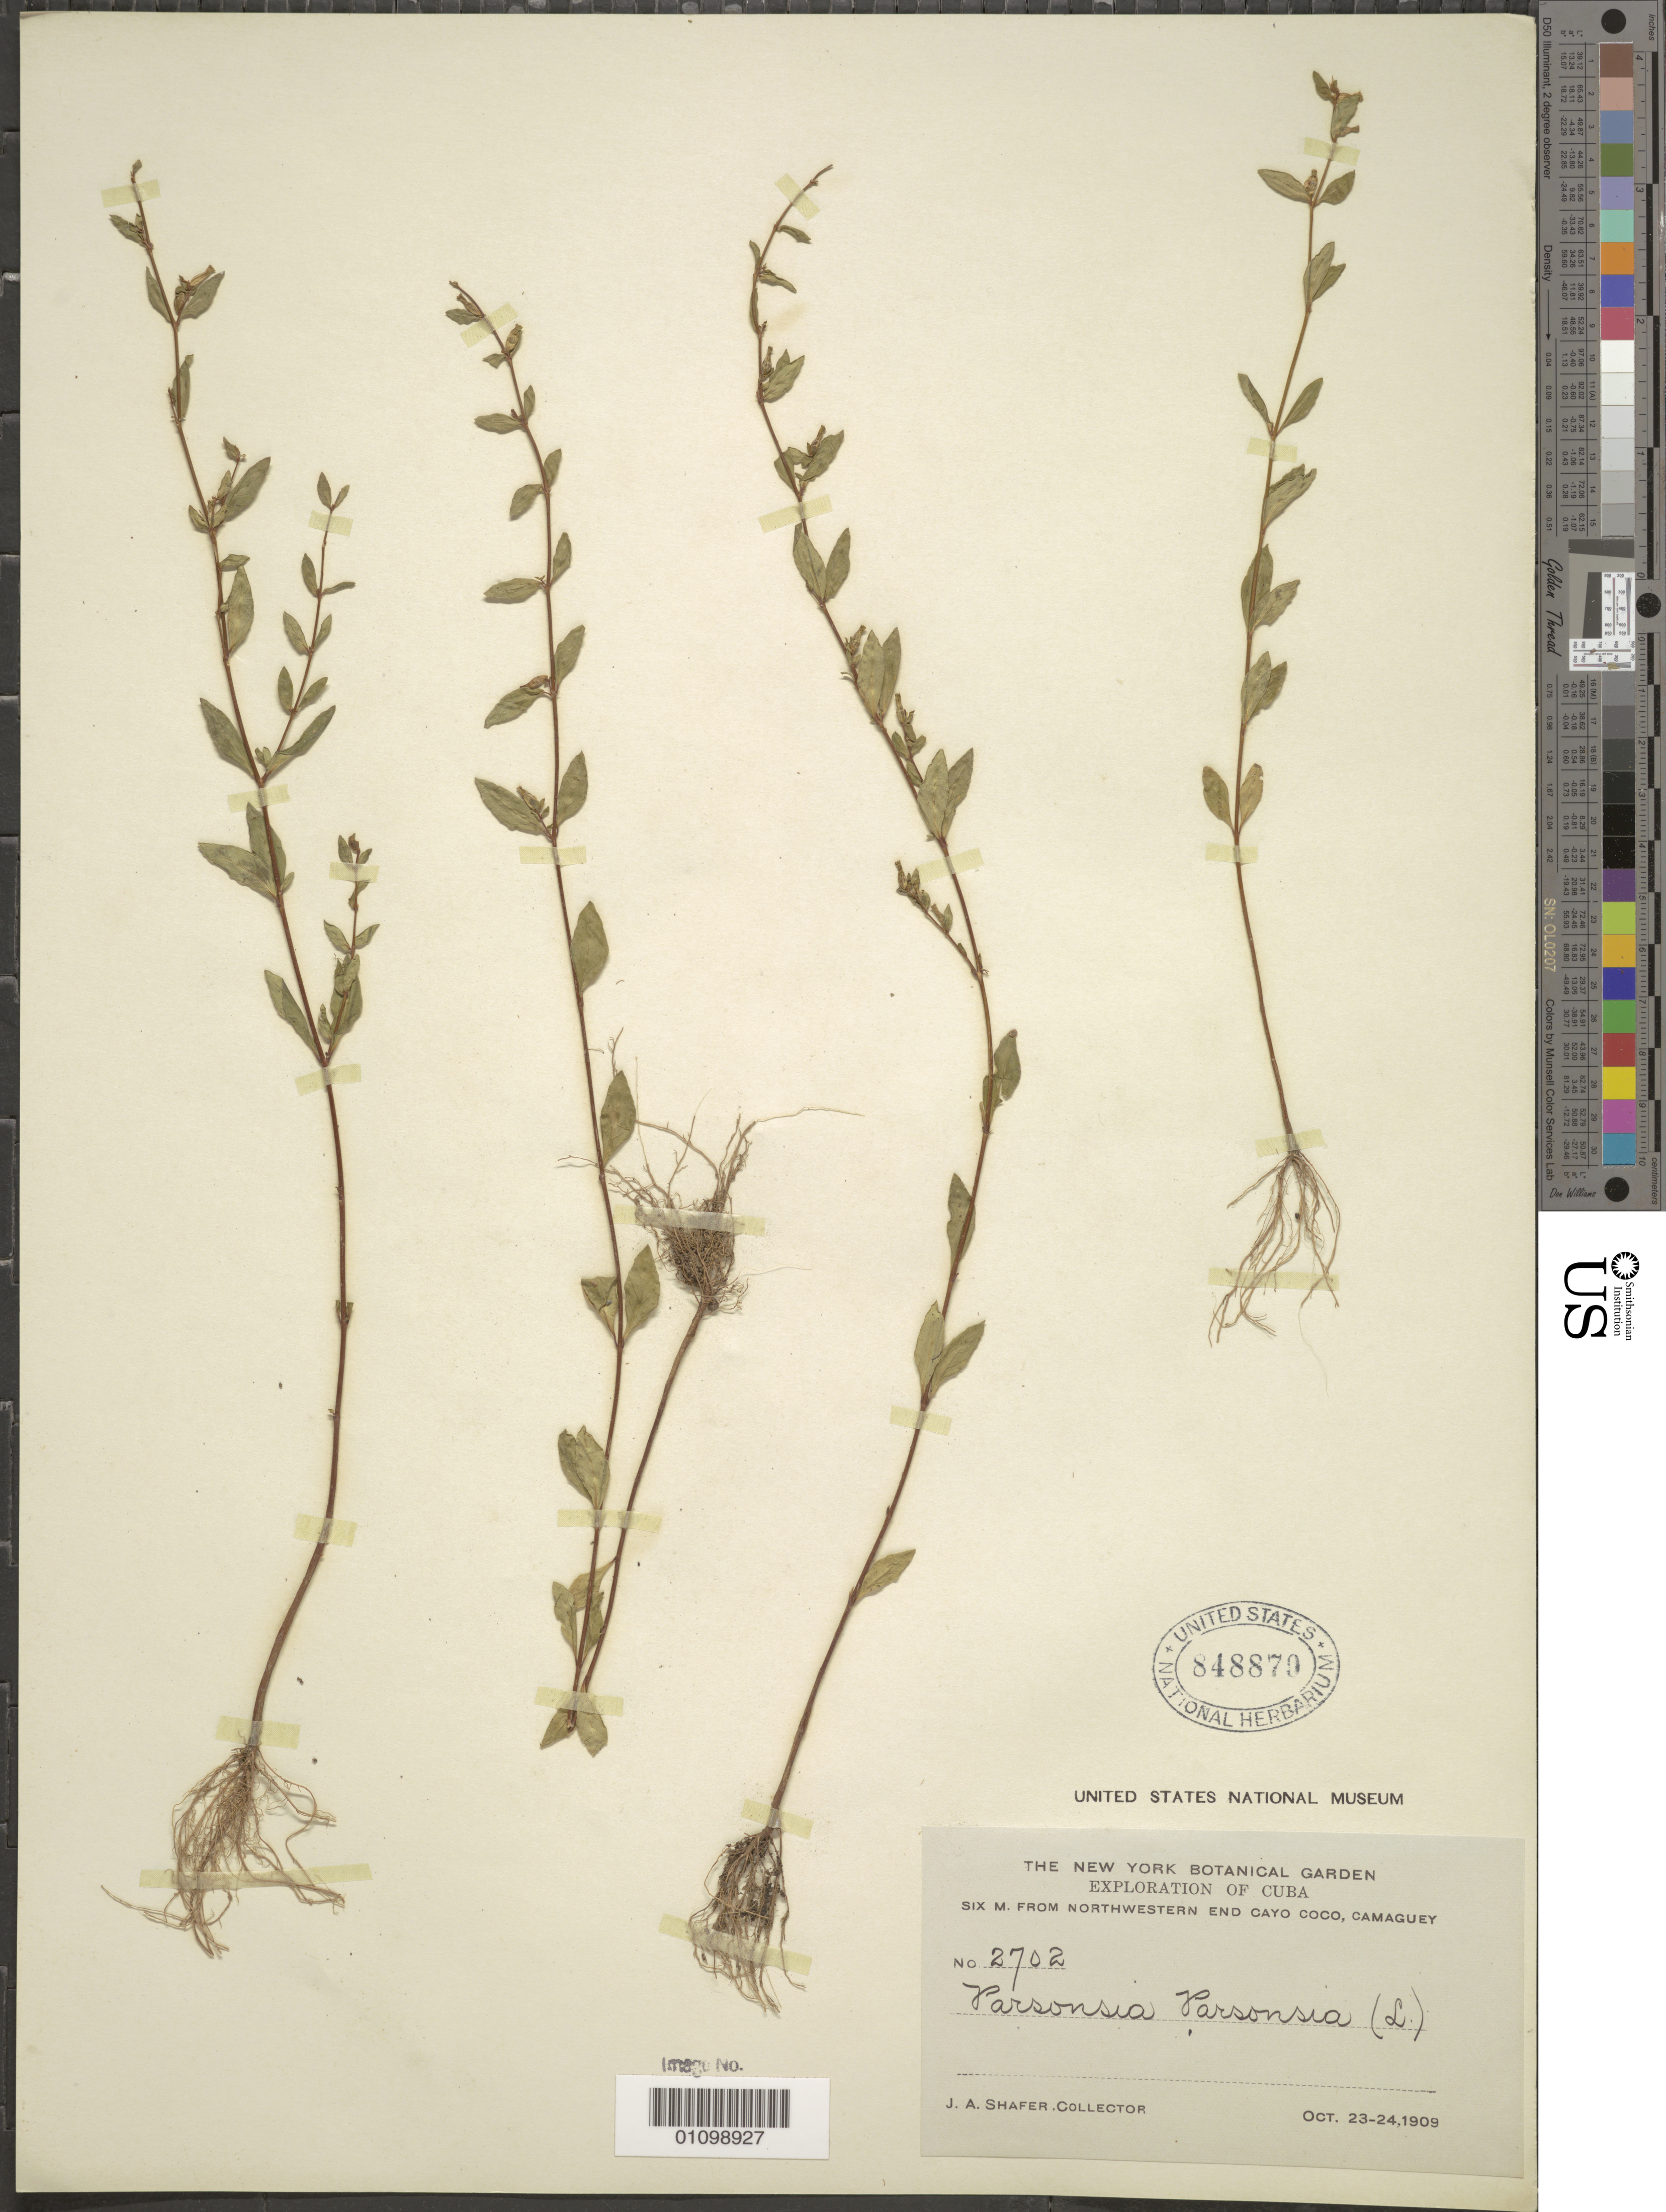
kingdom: Plantae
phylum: Tracheophyta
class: Magnoliopsida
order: Myrtales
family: Lythraceae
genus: Cuphea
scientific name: Cuphea parsonsia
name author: (L.) R. Br. ex Steud.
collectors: J. A. Shafer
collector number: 2702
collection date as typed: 23 Oct 1909 and 24 Oct 1909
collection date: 1909-10-23,1909-10-24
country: Cuba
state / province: Camagüey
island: Cuba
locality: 6 miles from NW end Cayo Coco, Camaguey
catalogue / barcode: US 848870